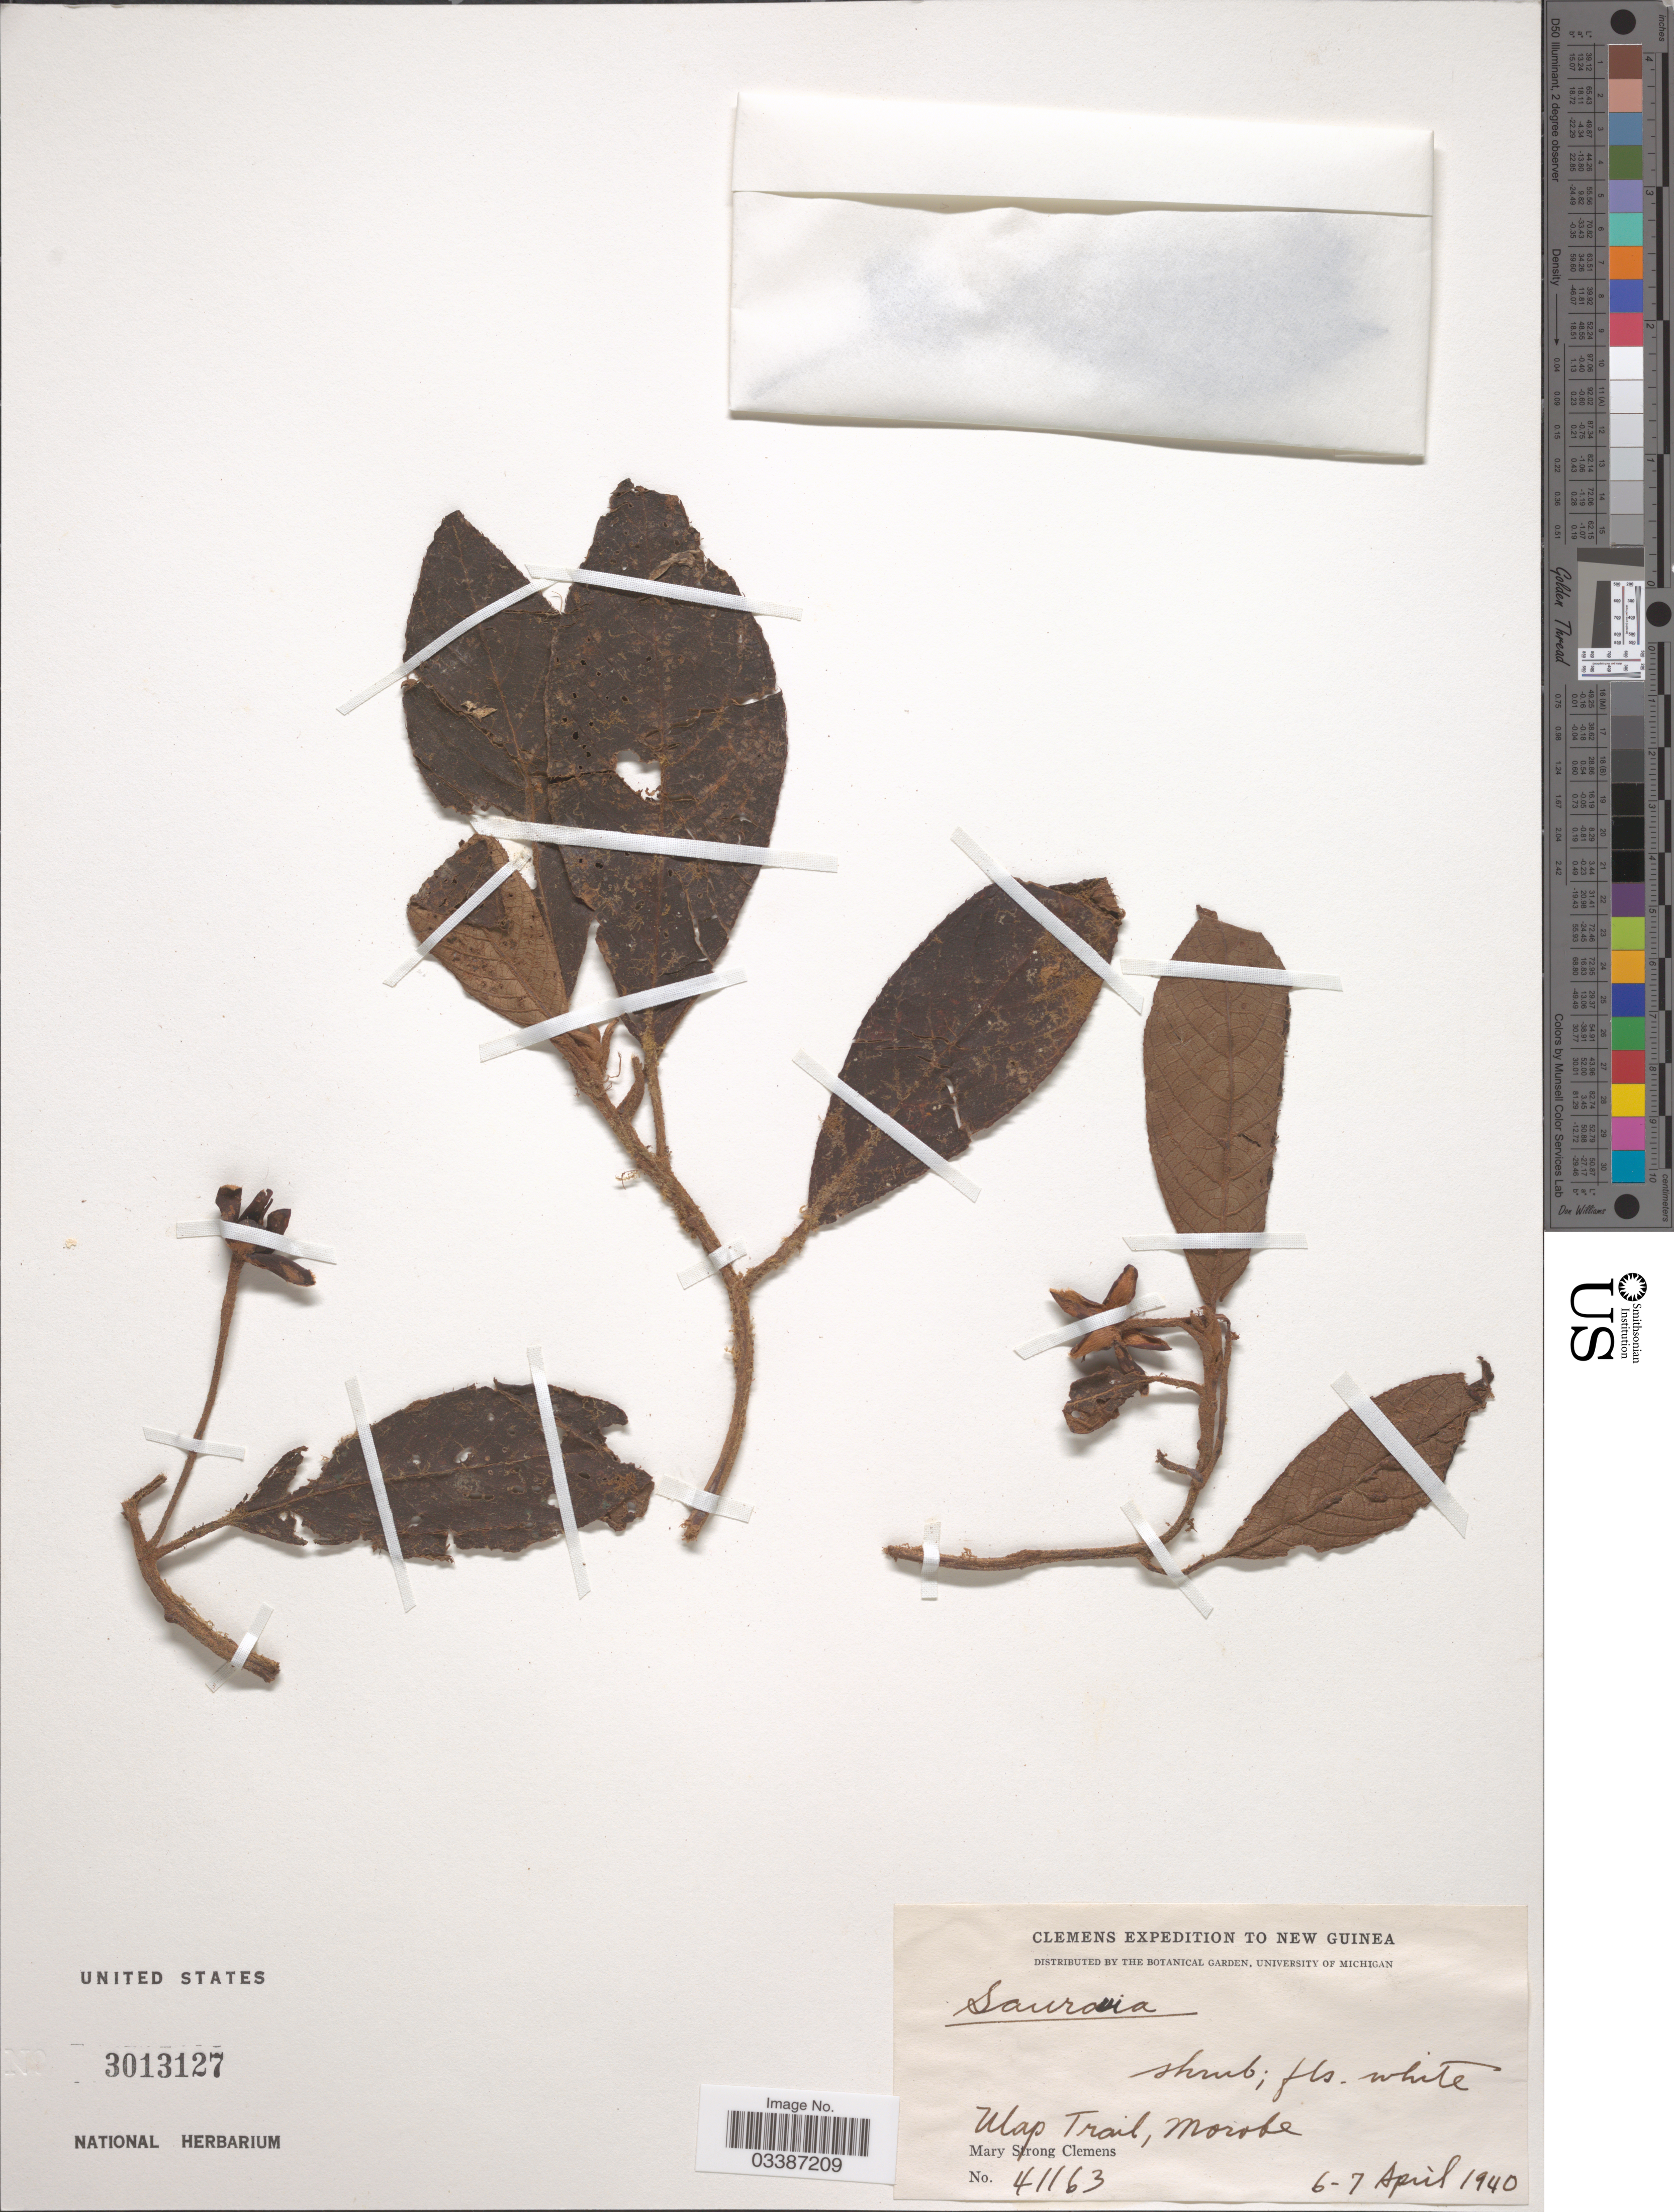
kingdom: Plantae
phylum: Tracheophyta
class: Magnoliopsida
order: Ericales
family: Actinidiaceae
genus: Saurauia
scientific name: Saurauia sp.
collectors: M. S. Clemens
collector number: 41163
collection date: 1940-04-06/1940-04-07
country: Papua New Guinea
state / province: Morobe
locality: New Guinea. Ulap Trail.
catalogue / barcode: US 3013127